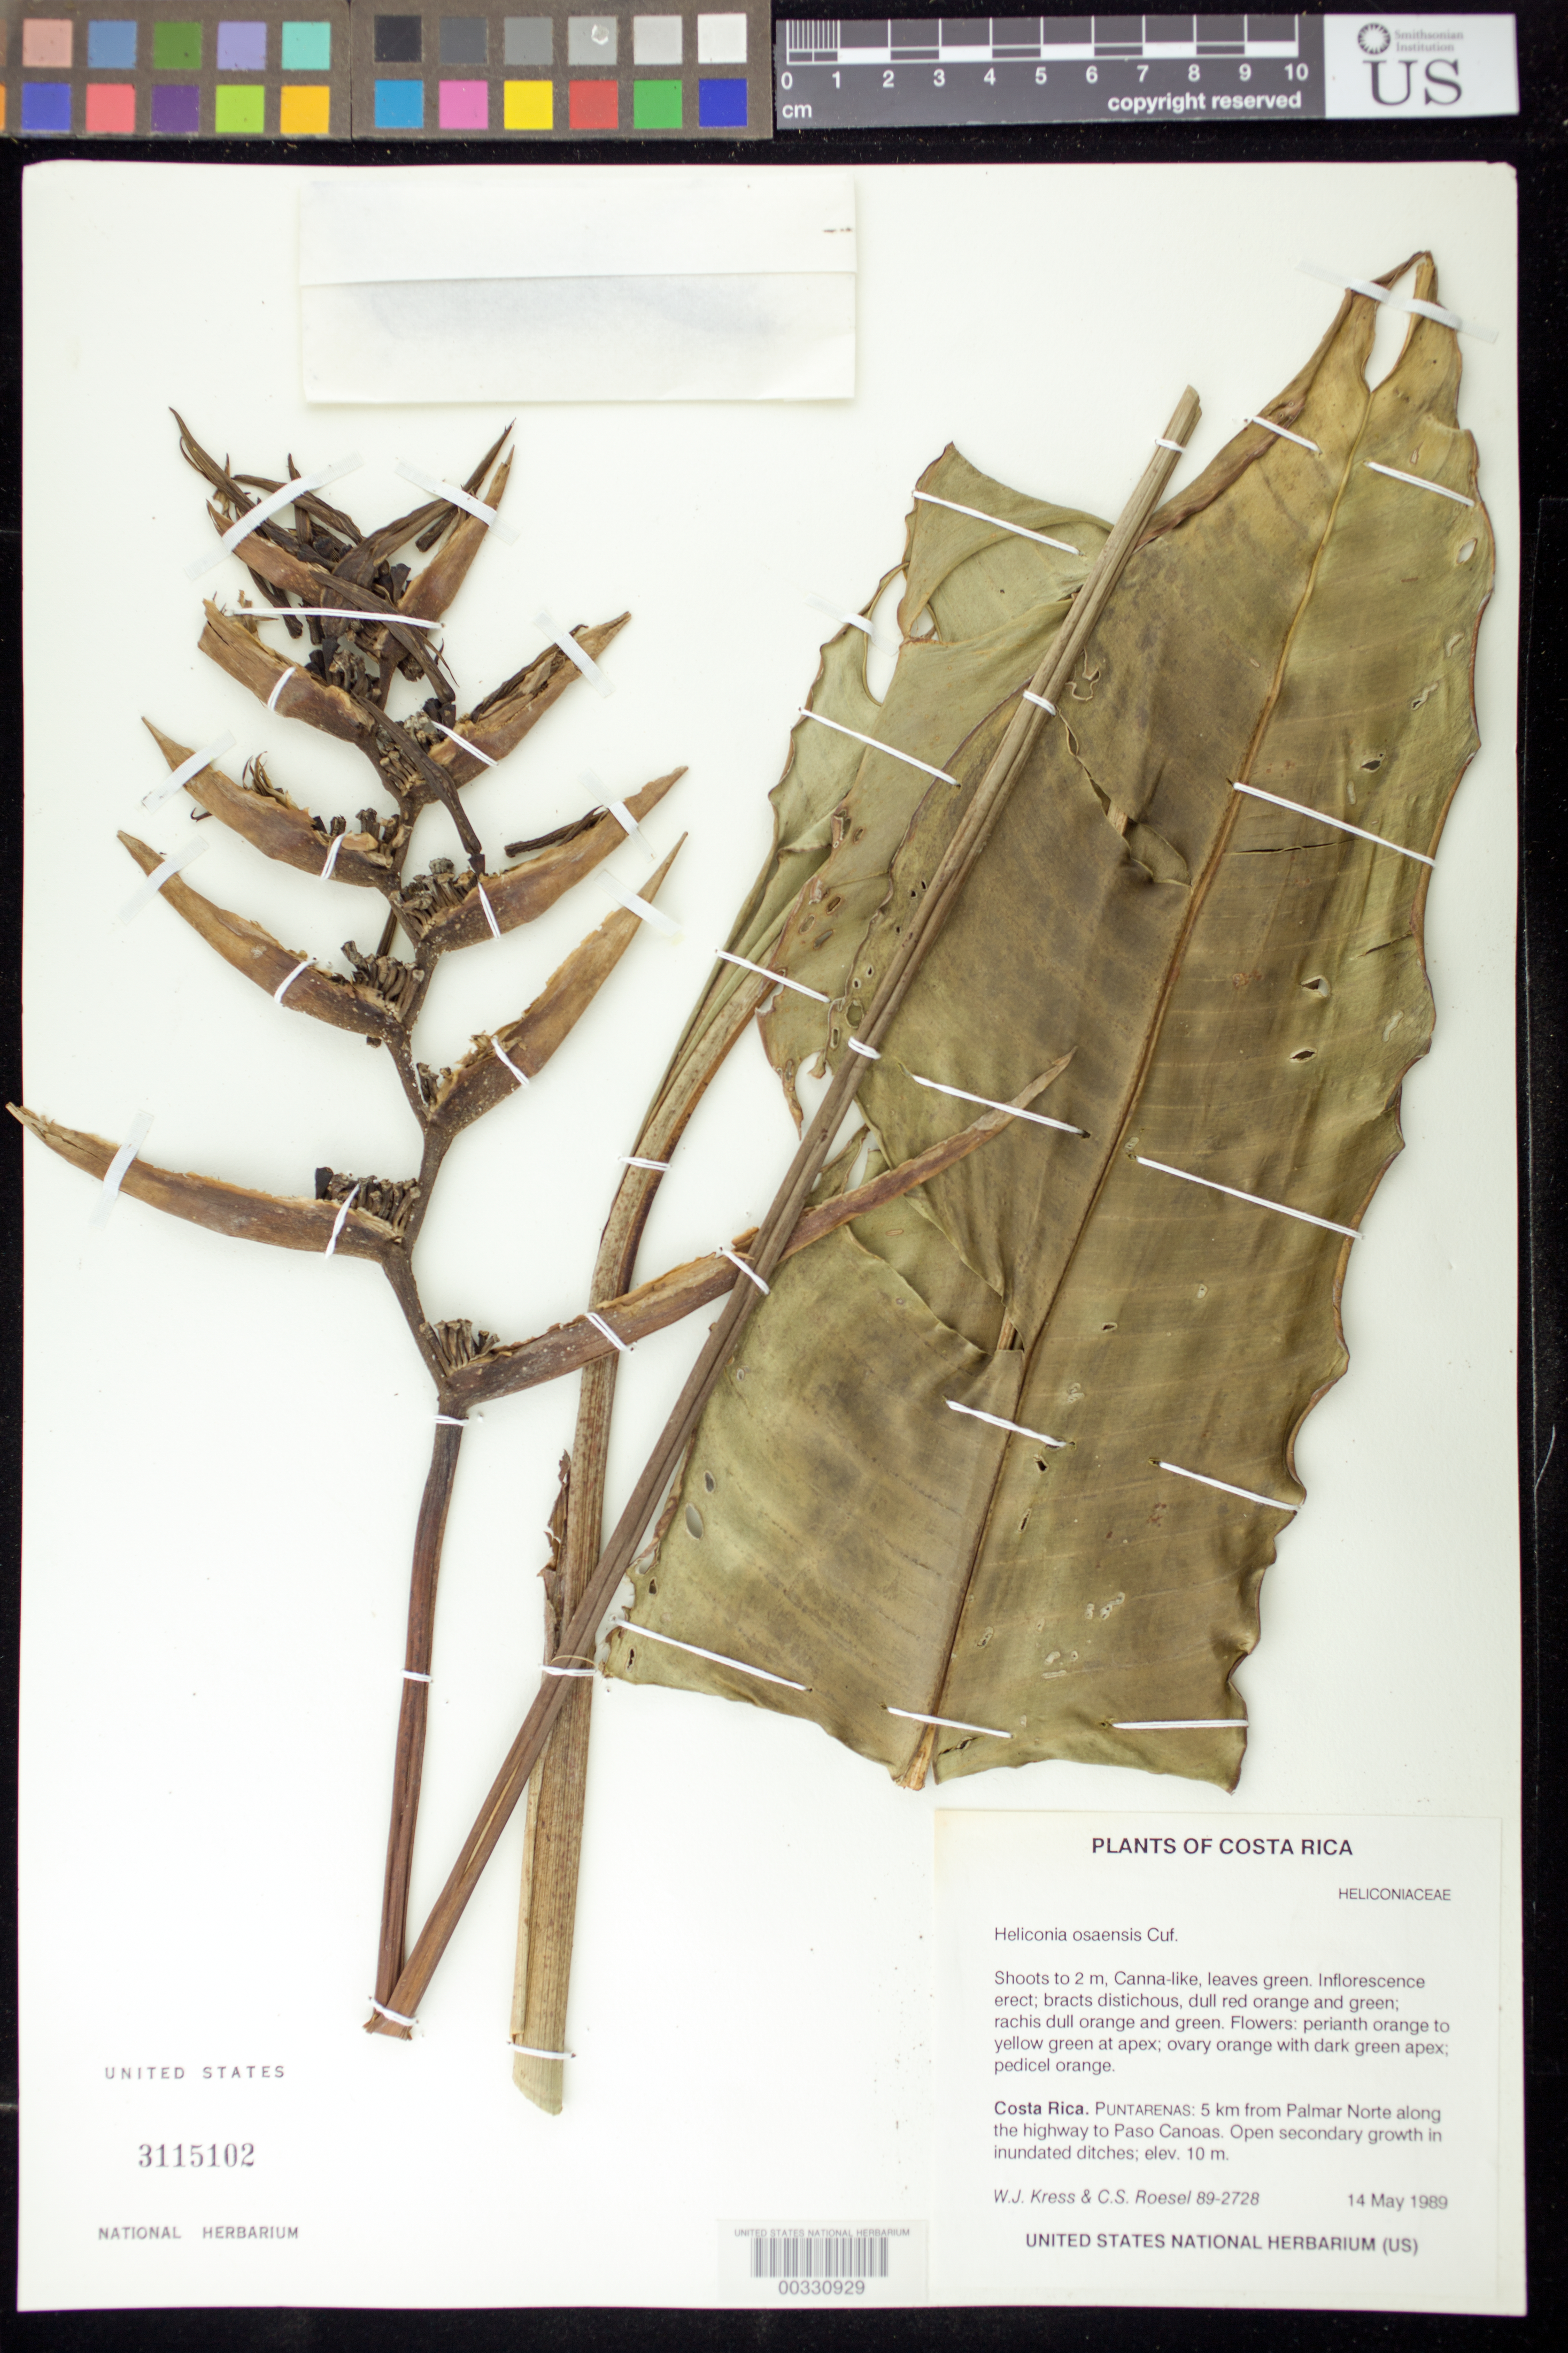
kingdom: Plantae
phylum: Tracheophyta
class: Liliopsida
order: Zingiberales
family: Heliconiaceae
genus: Heliconia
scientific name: Heliconia osaensis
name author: Cufod.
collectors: W. J. Kress & C. S. Roesel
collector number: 89-2728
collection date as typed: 14 May 1989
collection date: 1989-05-14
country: Costa Rica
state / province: Puntarenas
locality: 5 km from palmar norte along highway to paso canoas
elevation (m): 10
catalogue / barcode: US 3115102